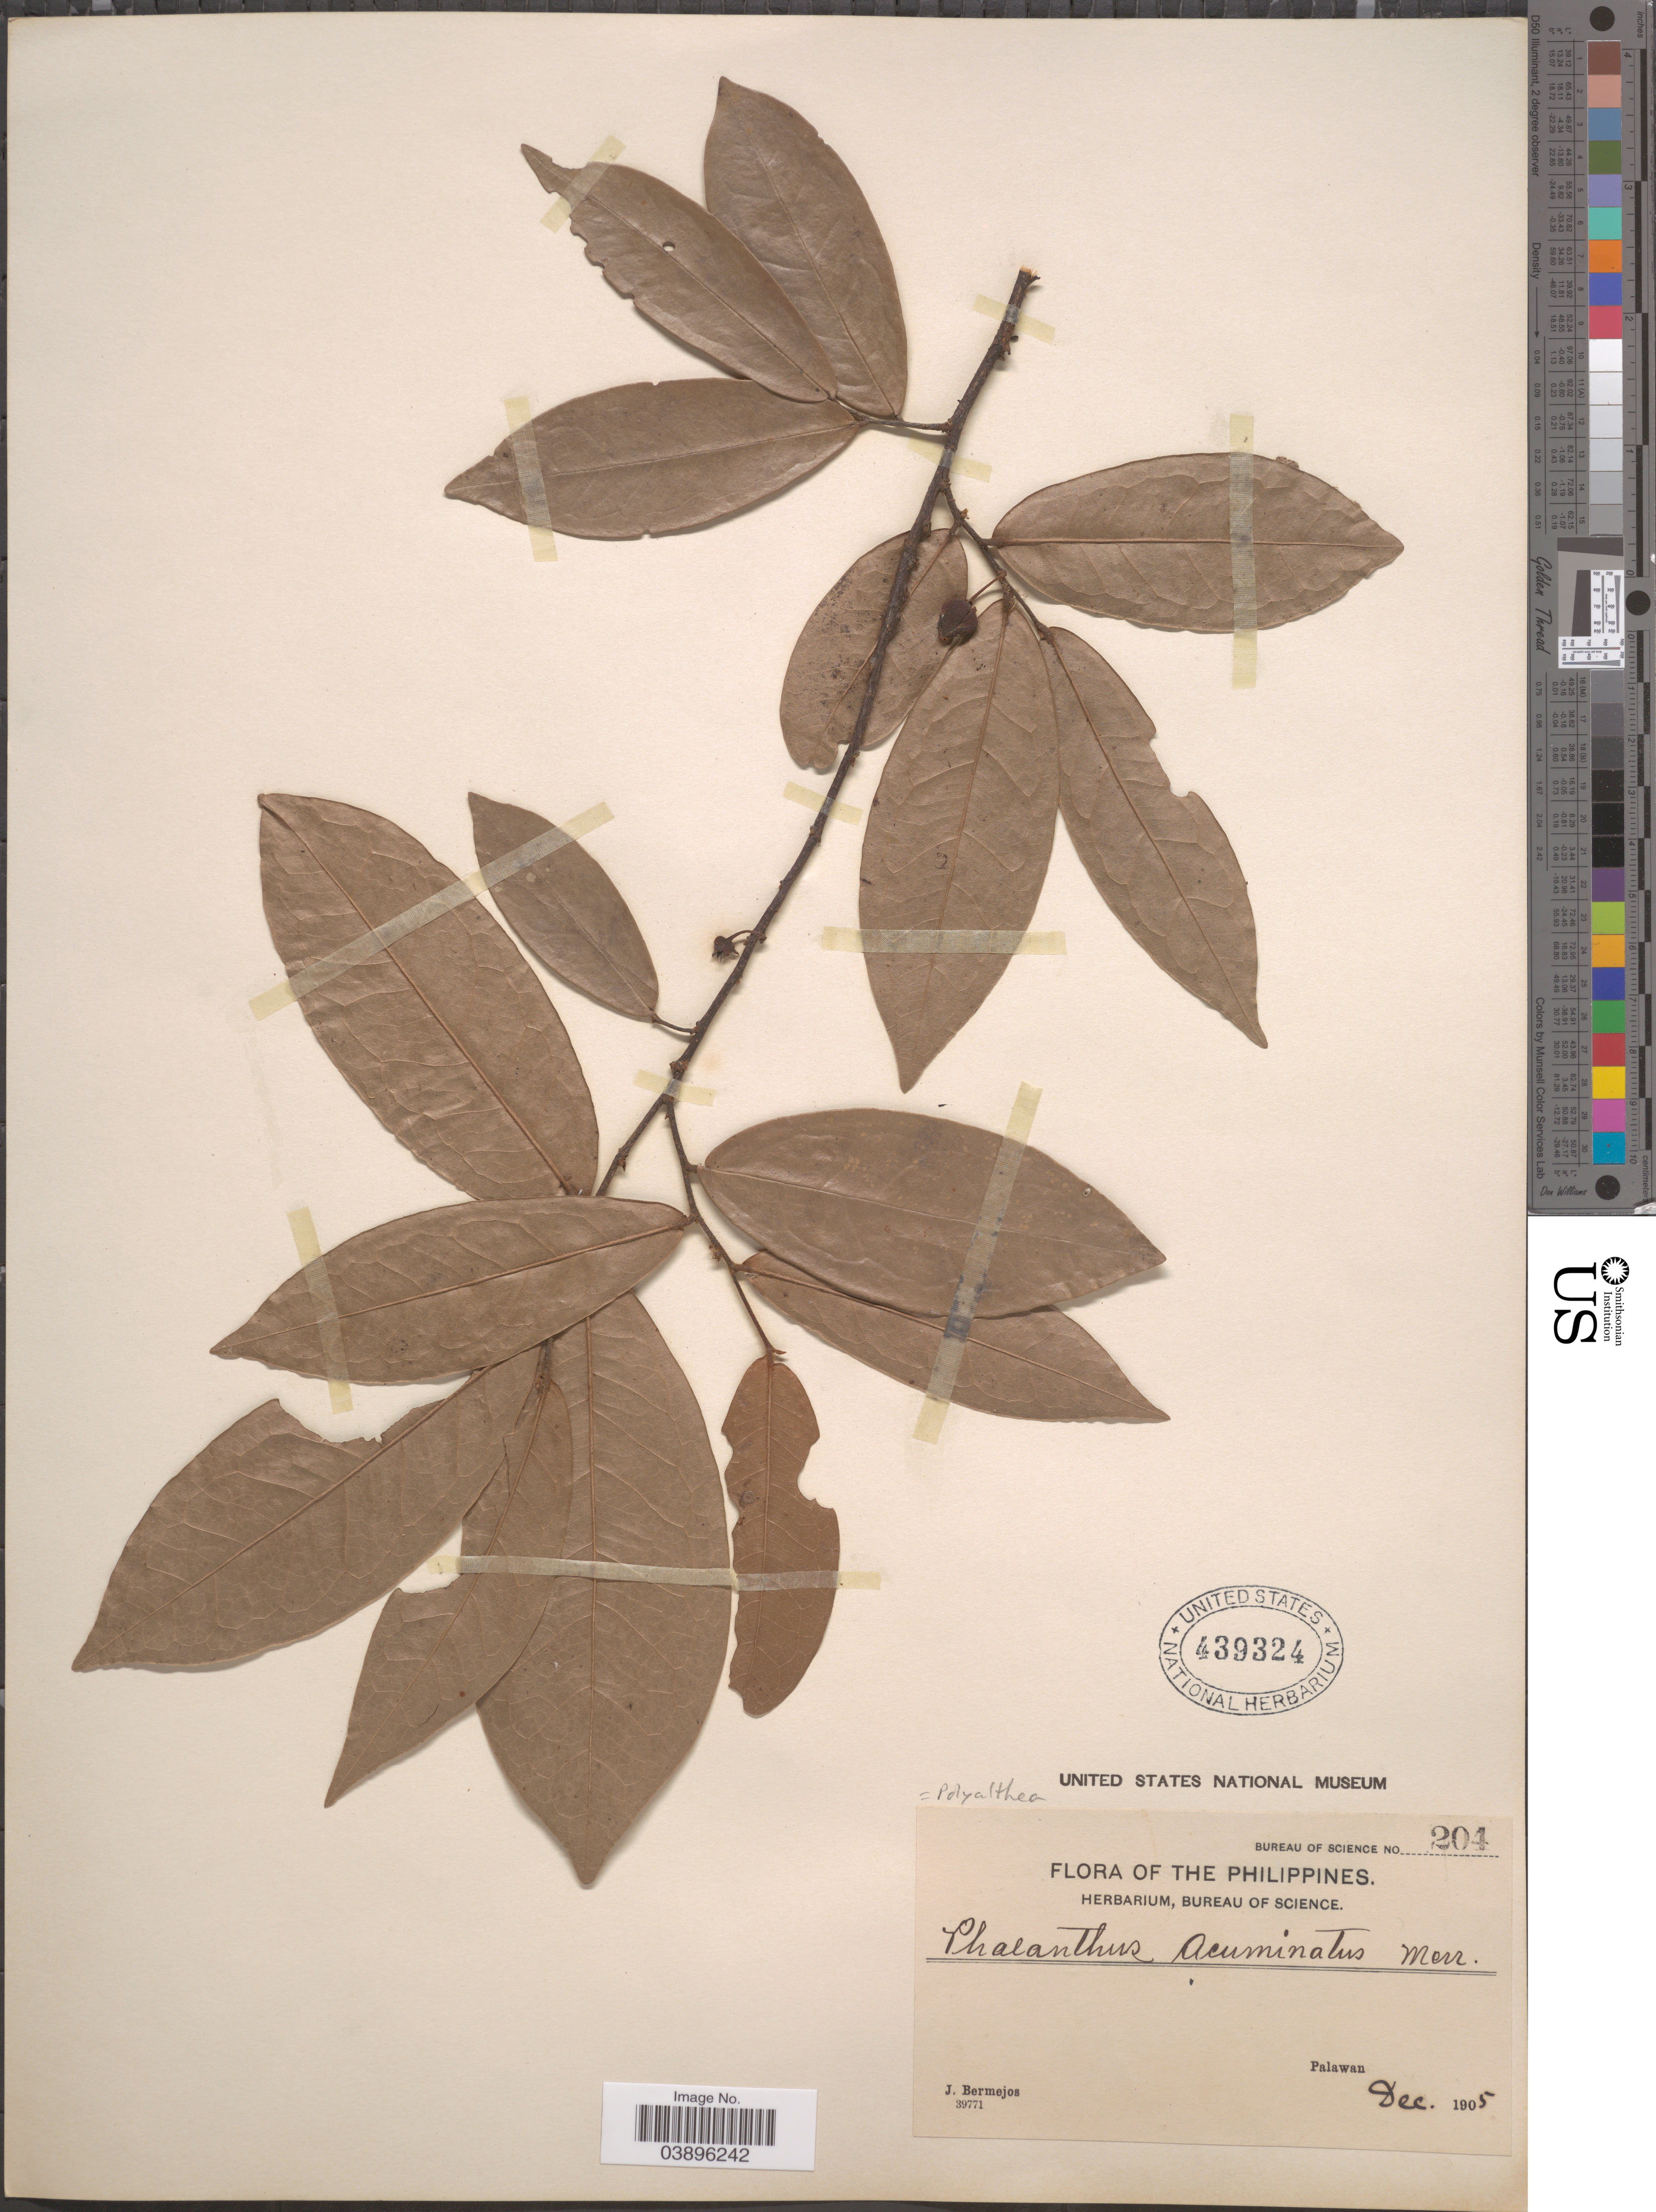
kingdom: Plantae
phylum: Tracheophyta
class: Magnoliopsida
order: Magnoliales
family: Annonaceae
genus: Polyalthia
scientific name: Polyalthia acuminata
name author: Thwaites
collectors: J. Bermejos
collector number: Bureau of Science 204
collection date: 1905-12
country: Philippines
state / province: Mimaropa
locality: Palawan.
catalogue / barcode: US 439324